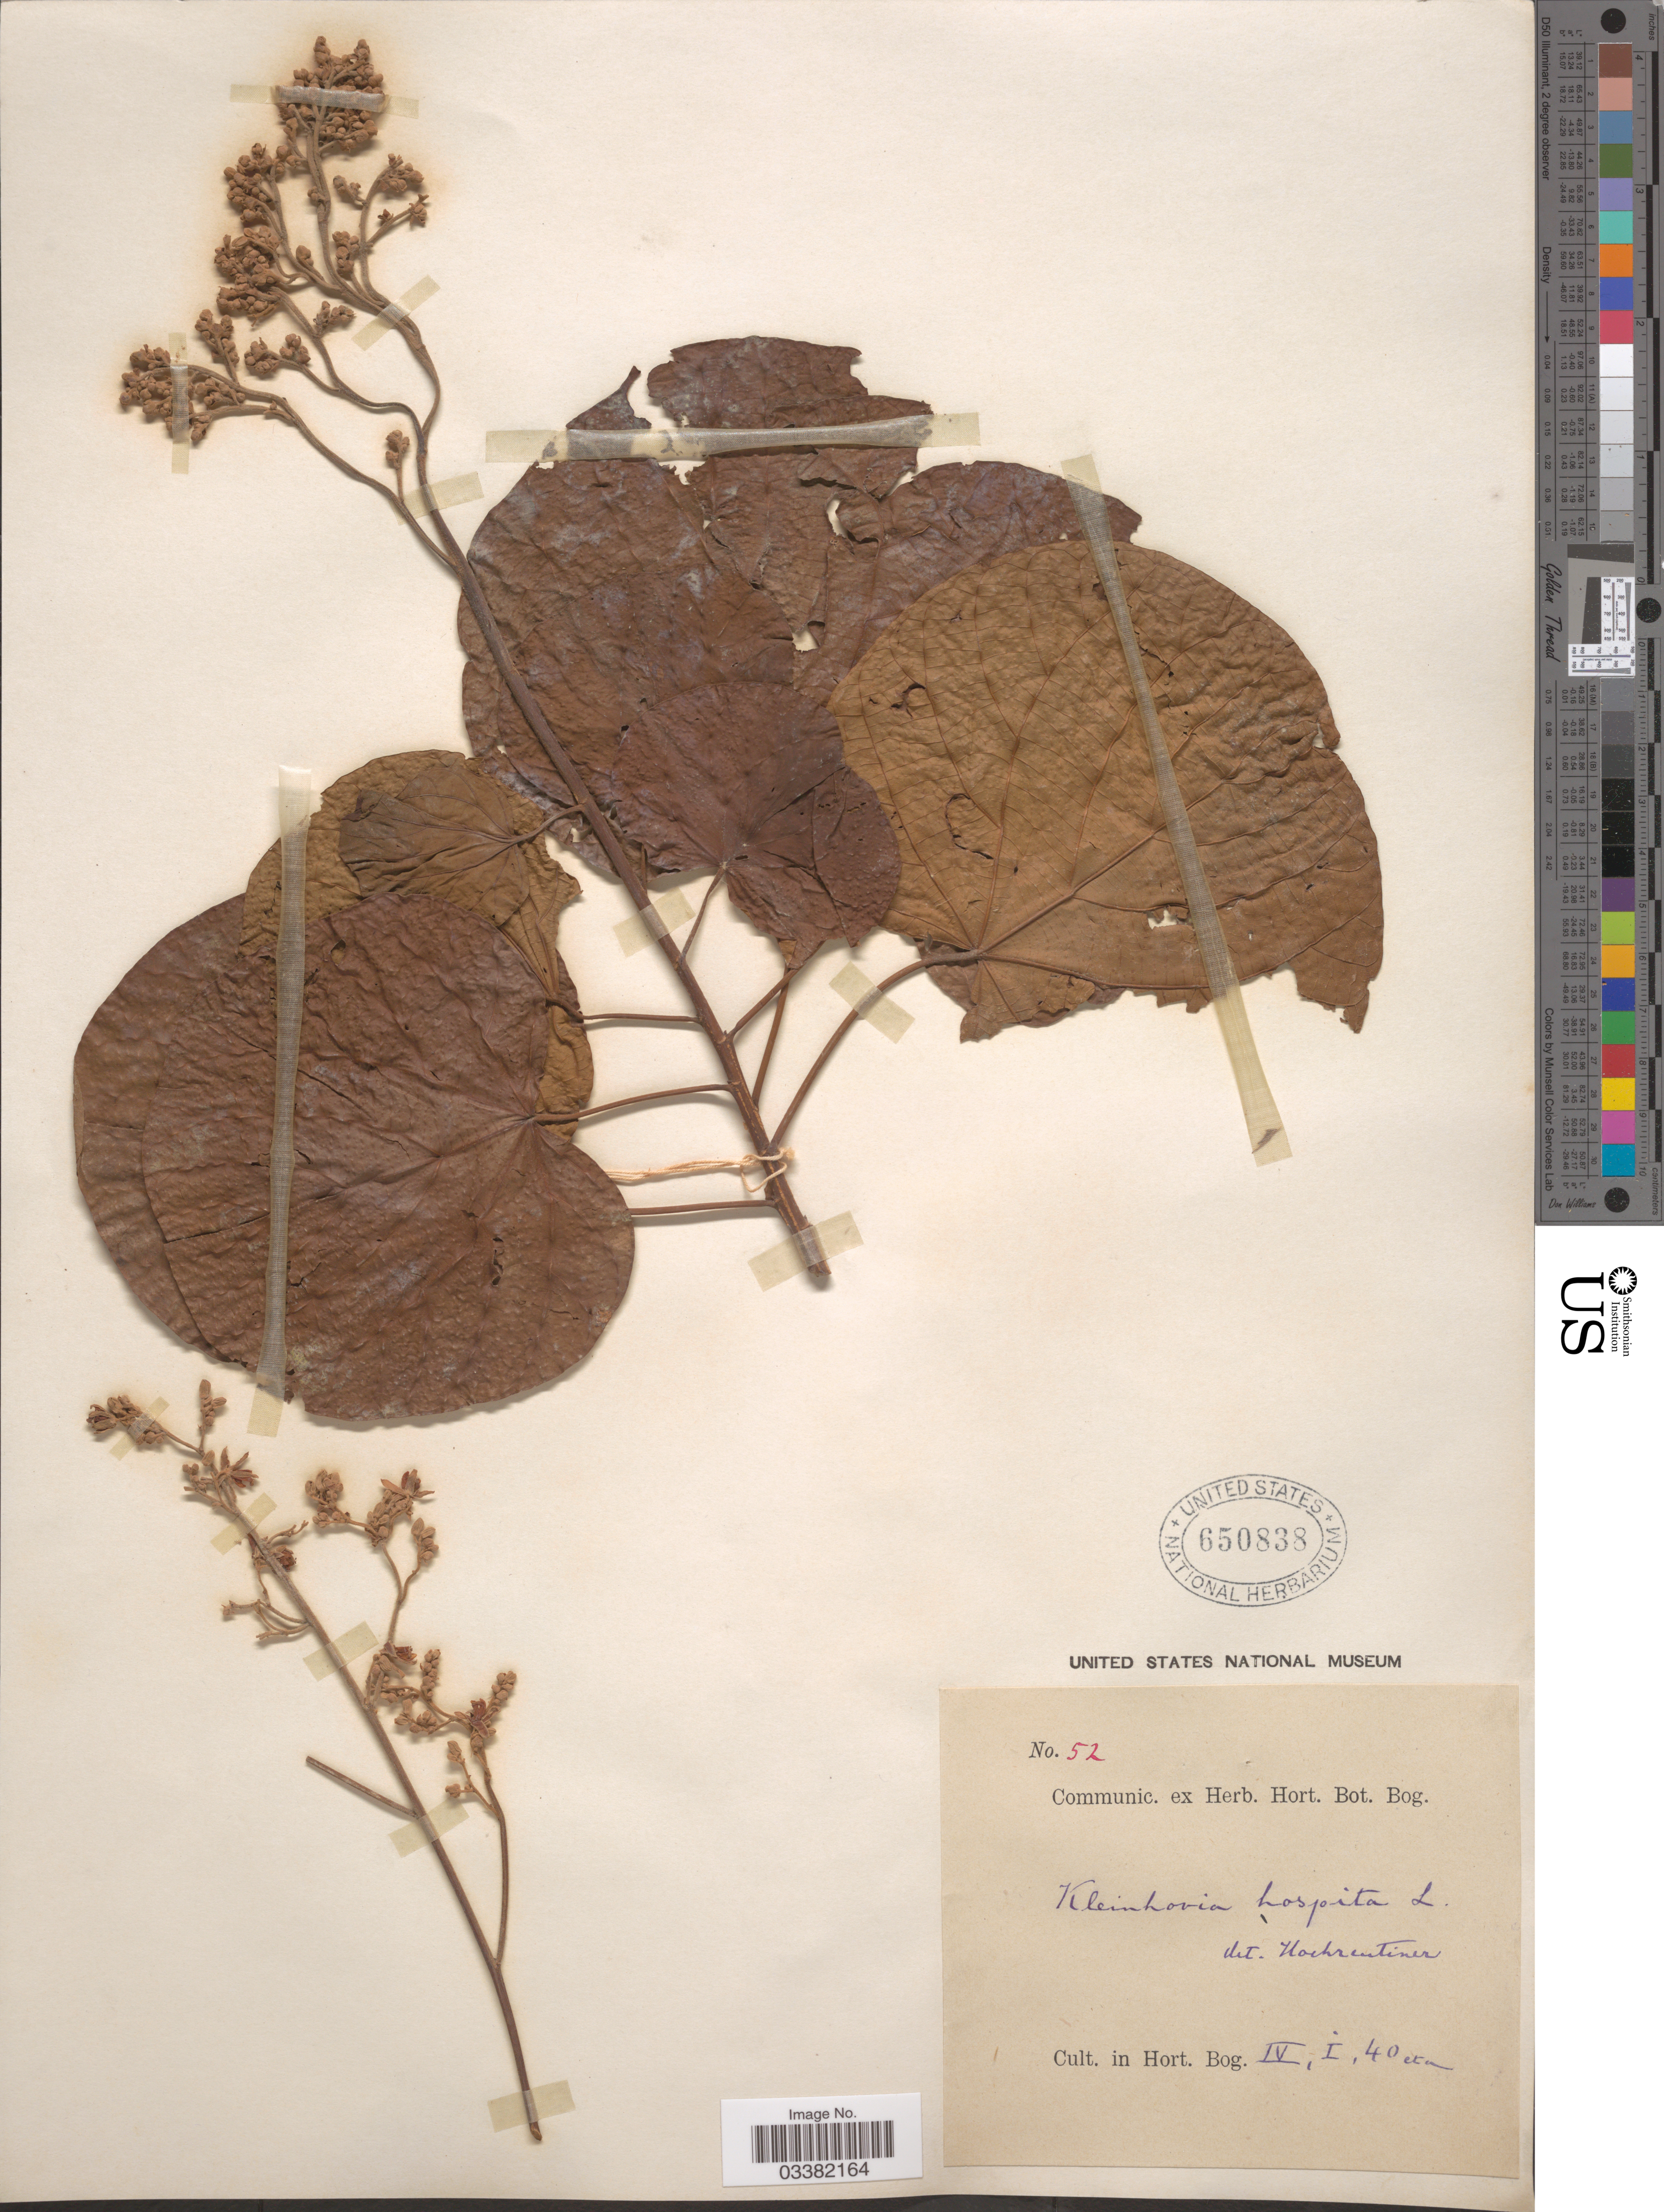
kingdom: Plantae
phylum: Tracheophyta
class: Magnoliopsida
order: Malvales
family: Malvaceae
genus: Kleinhovia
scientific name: Kleinhovia hospita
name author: L.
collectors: ex herb. Hort. Bot. Bog.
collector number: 52?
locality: Hort. Bog.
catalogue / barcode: US 650838